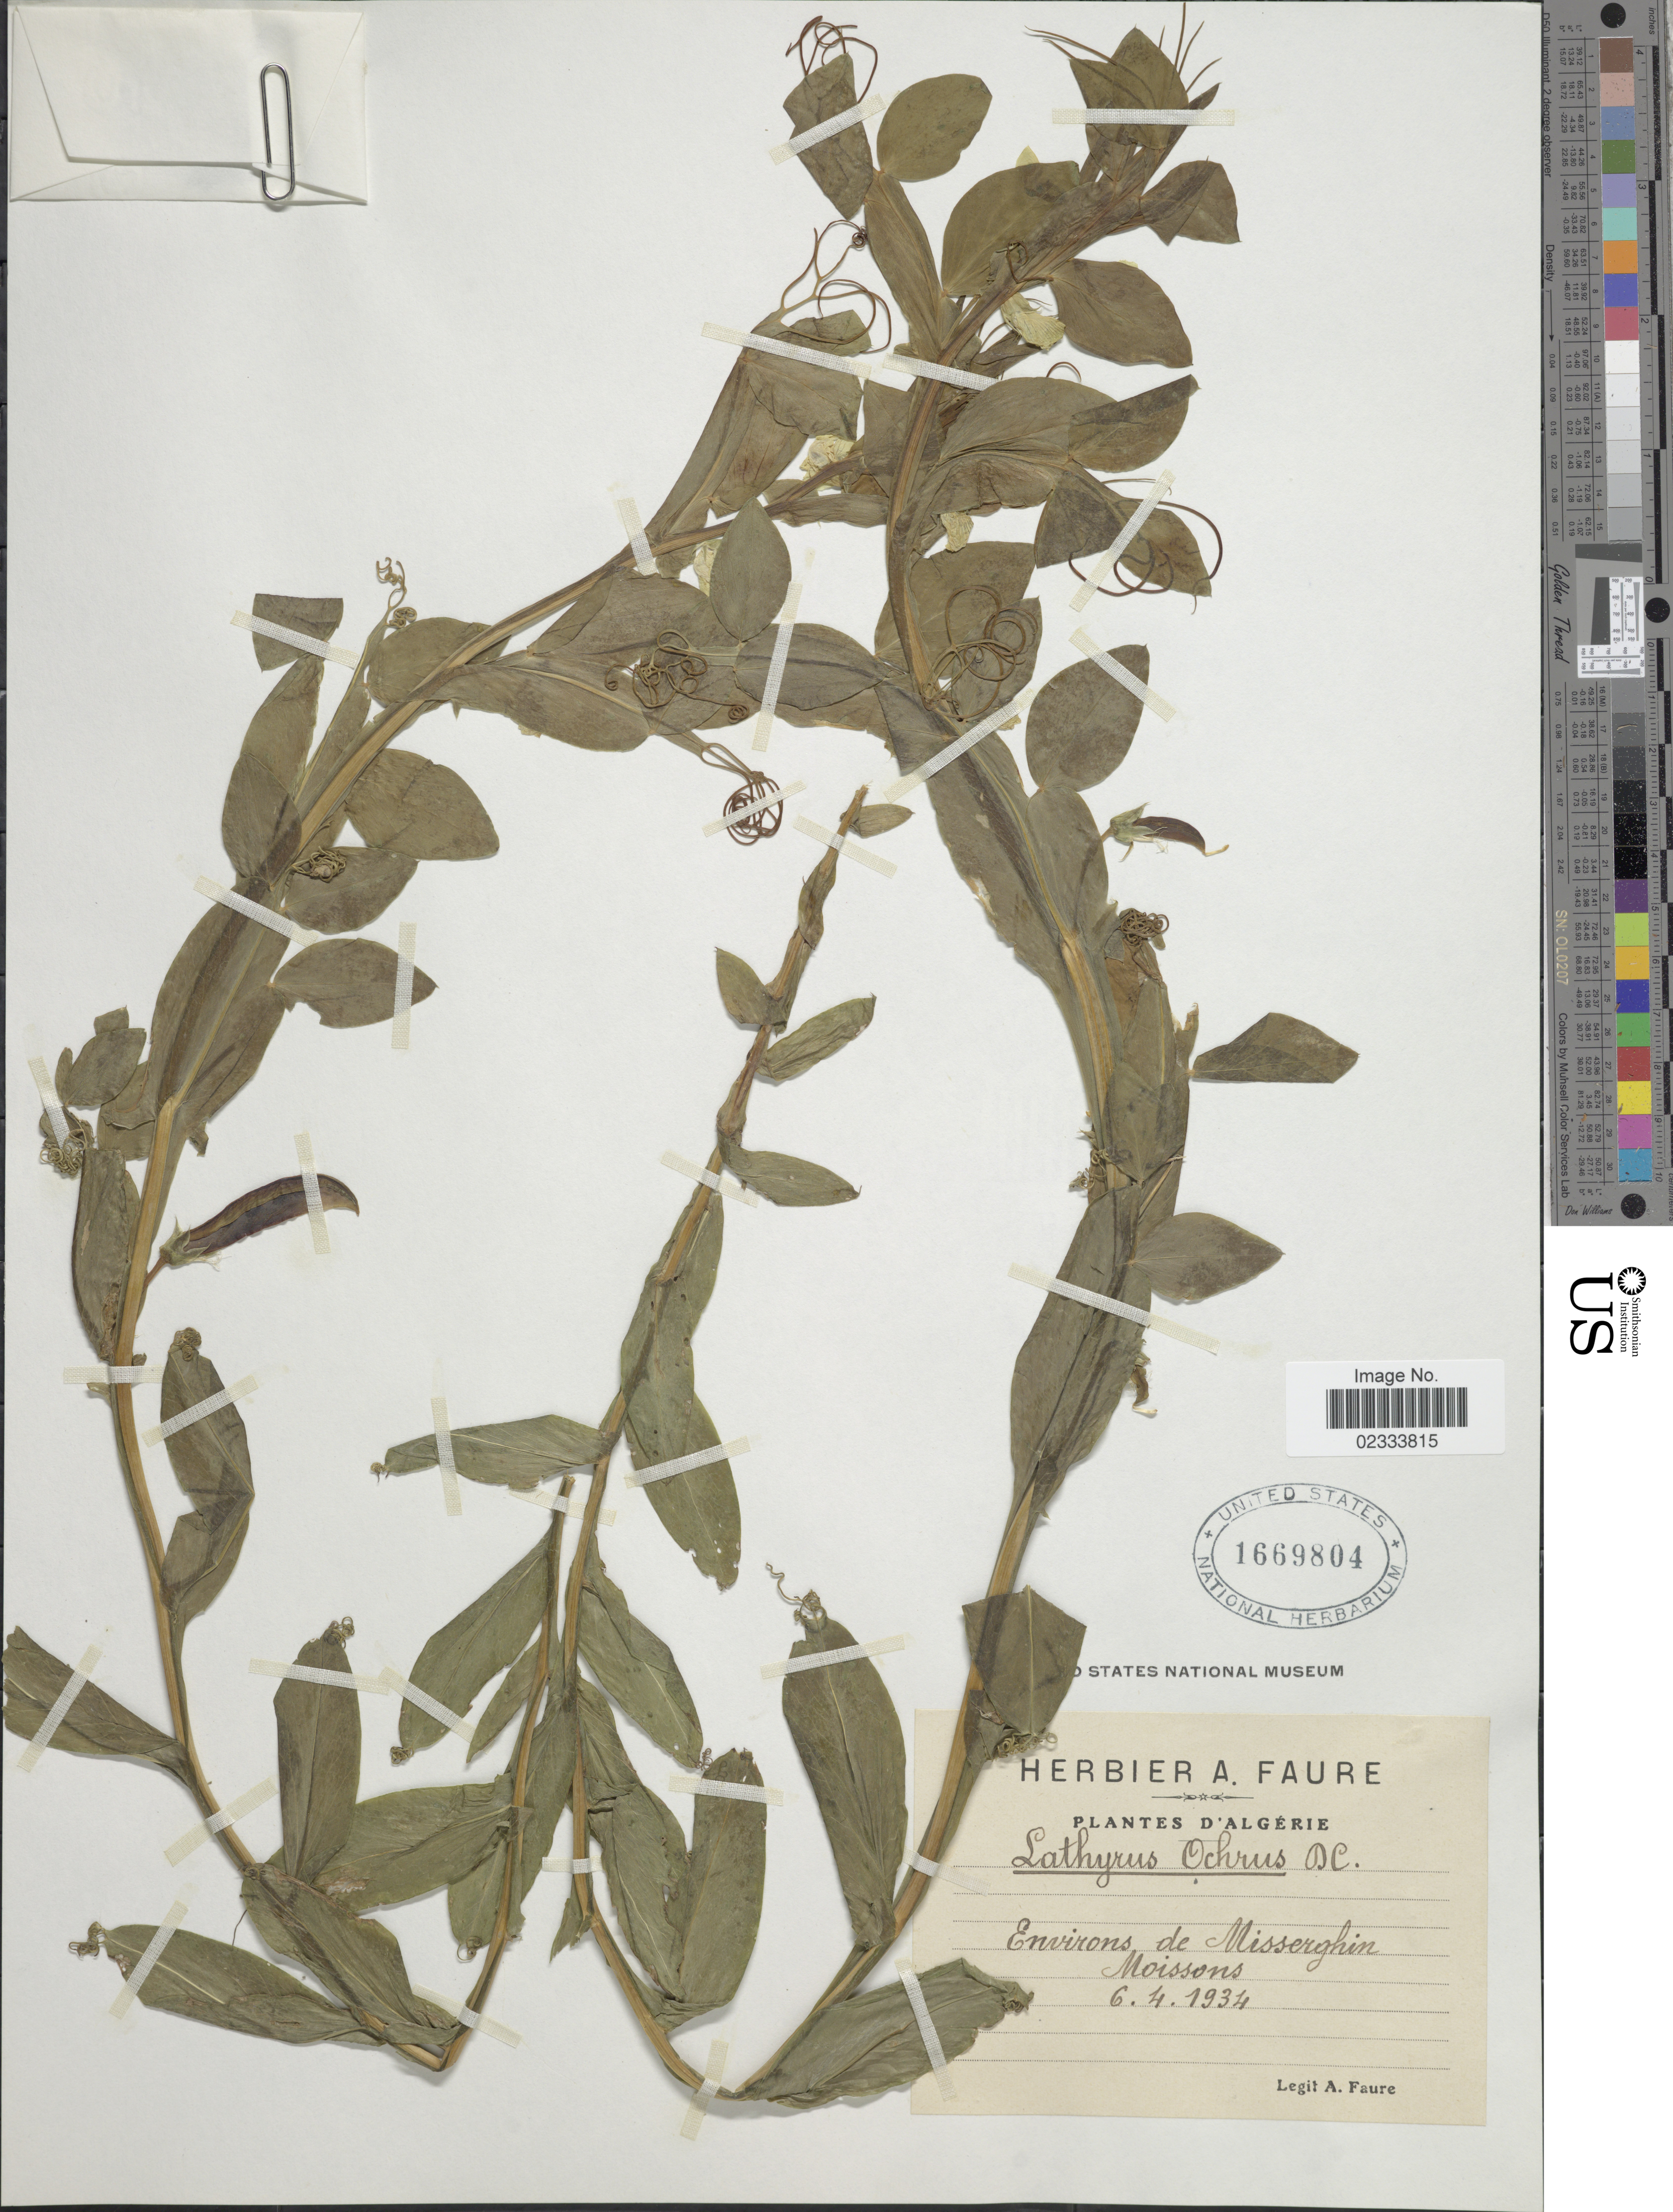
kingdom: Plantae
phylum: Tracheophyta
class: Magnoliopsida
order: Fabales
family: Fabaceae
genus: Lathyrus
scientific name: Lathyrus ochrus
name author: (L.) DC.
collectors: A. Faure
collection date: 1934-04-06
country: Algeria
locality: D'Algerie, Environs de Misserghim, Moissons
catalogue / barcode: US 1669804